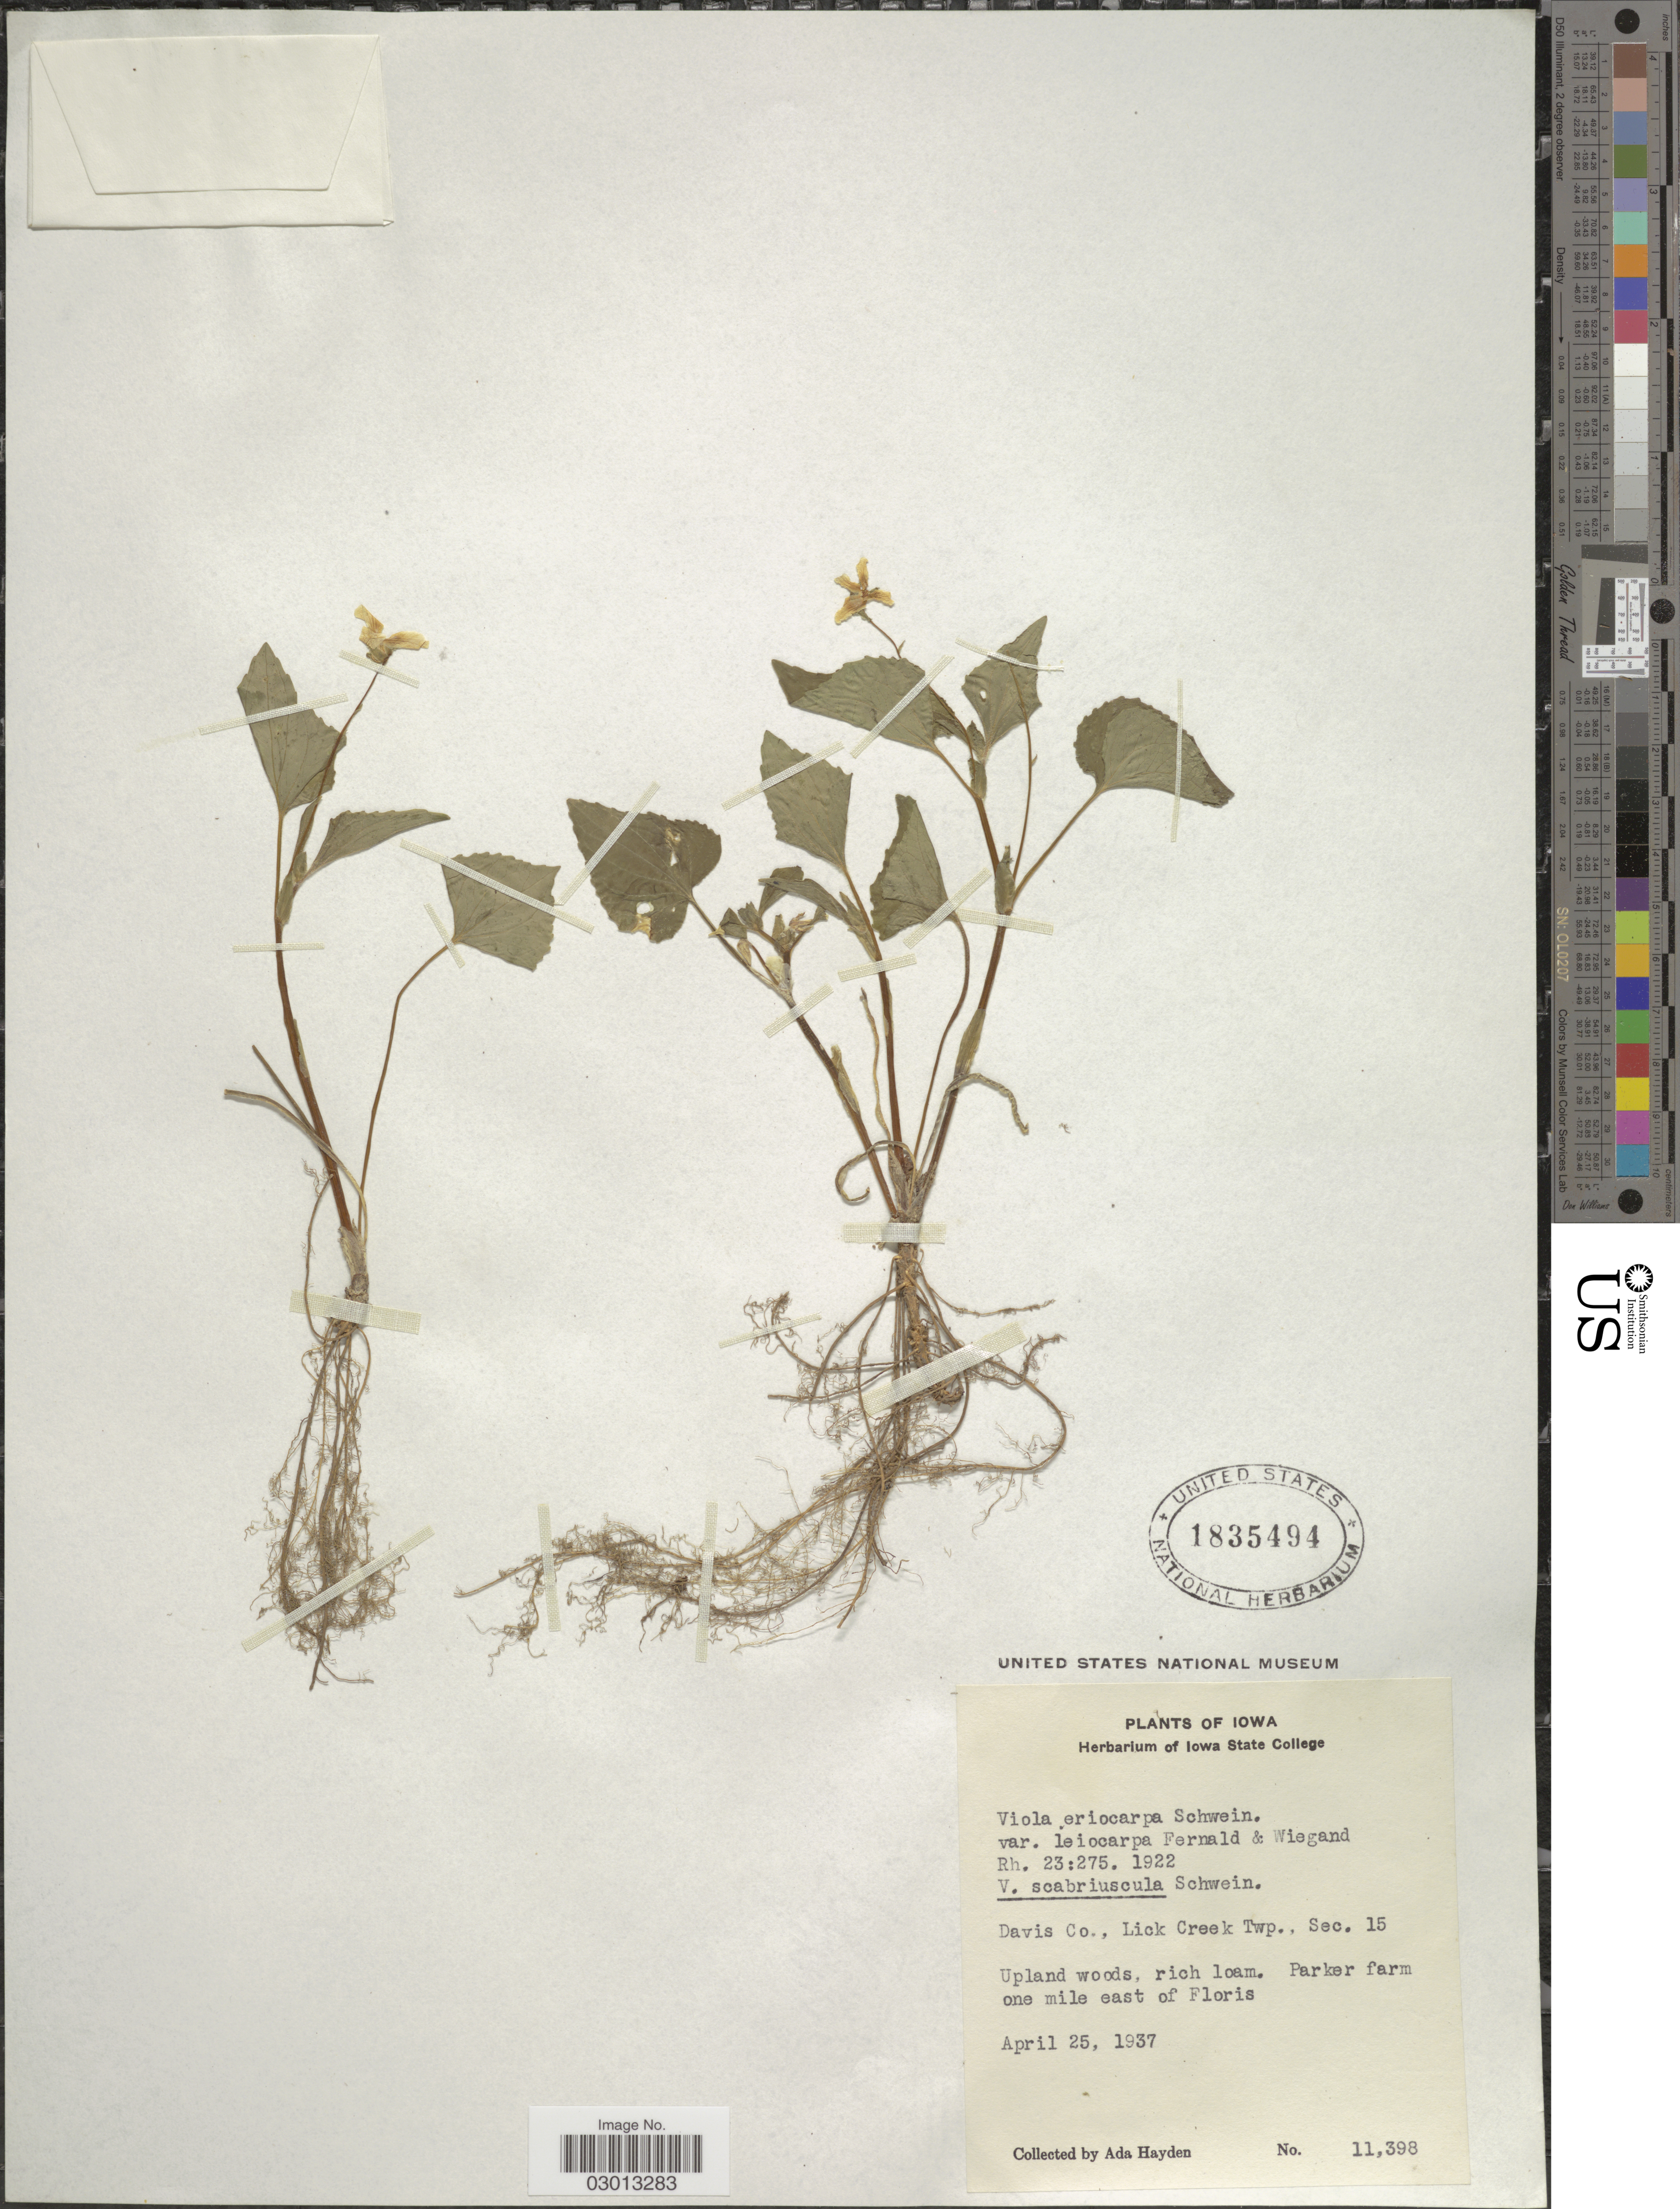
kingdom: Plantae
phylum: Tracheophyta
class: Magnoliopsida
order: Malpighiales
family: Violaceae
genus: Viola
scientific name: Viola pensylvanica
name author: Michx.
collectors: Ada Hayden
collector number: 11398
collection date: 1937-04-25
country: United States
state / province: Iowa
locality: Davis Co., Lick Creek Twp., Sec. 15. Parker farm one mile east of Floris.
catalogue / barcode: US 1835494